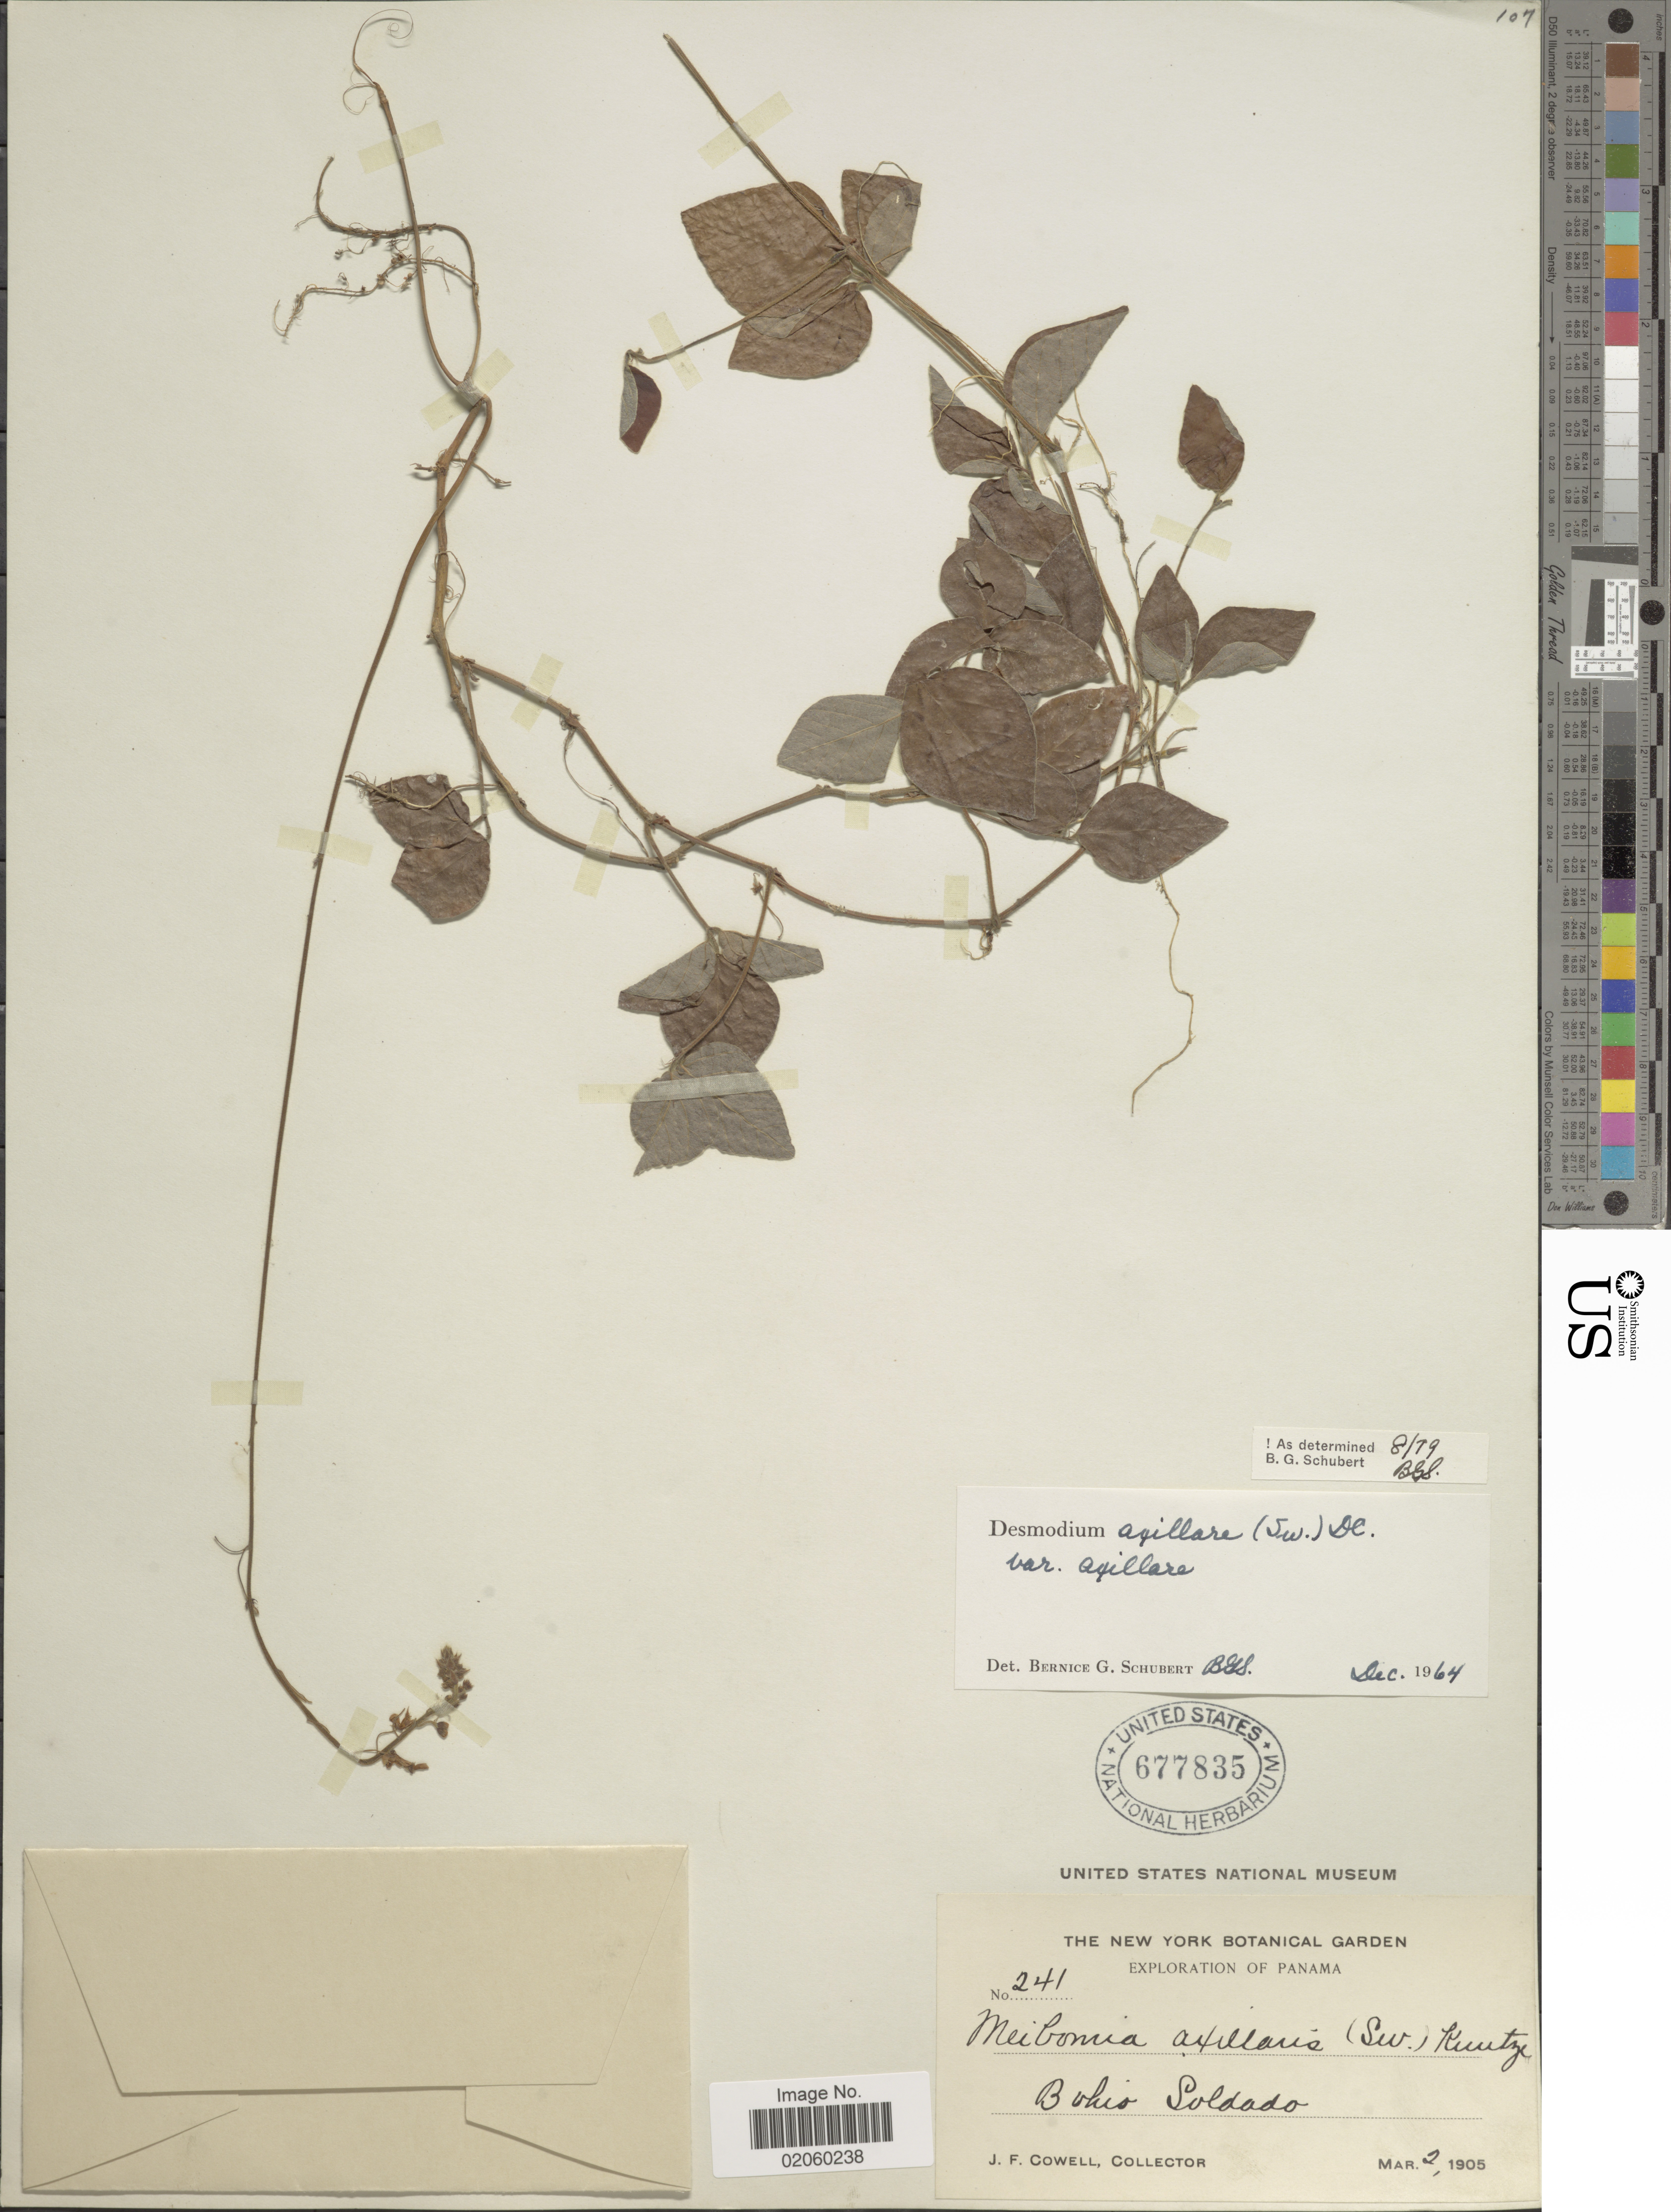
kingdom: Plantae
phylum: Tracheophyta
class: Magnoliopsida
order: Fabales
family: Fabaceae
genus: Desmodium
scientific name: Desmodium axillare var. axillare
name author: (Sw.) DC.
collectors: J. F. Cowell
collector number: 241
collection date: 1905-03-02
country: Panama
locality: Bahia Soldado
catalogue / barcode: US 677835